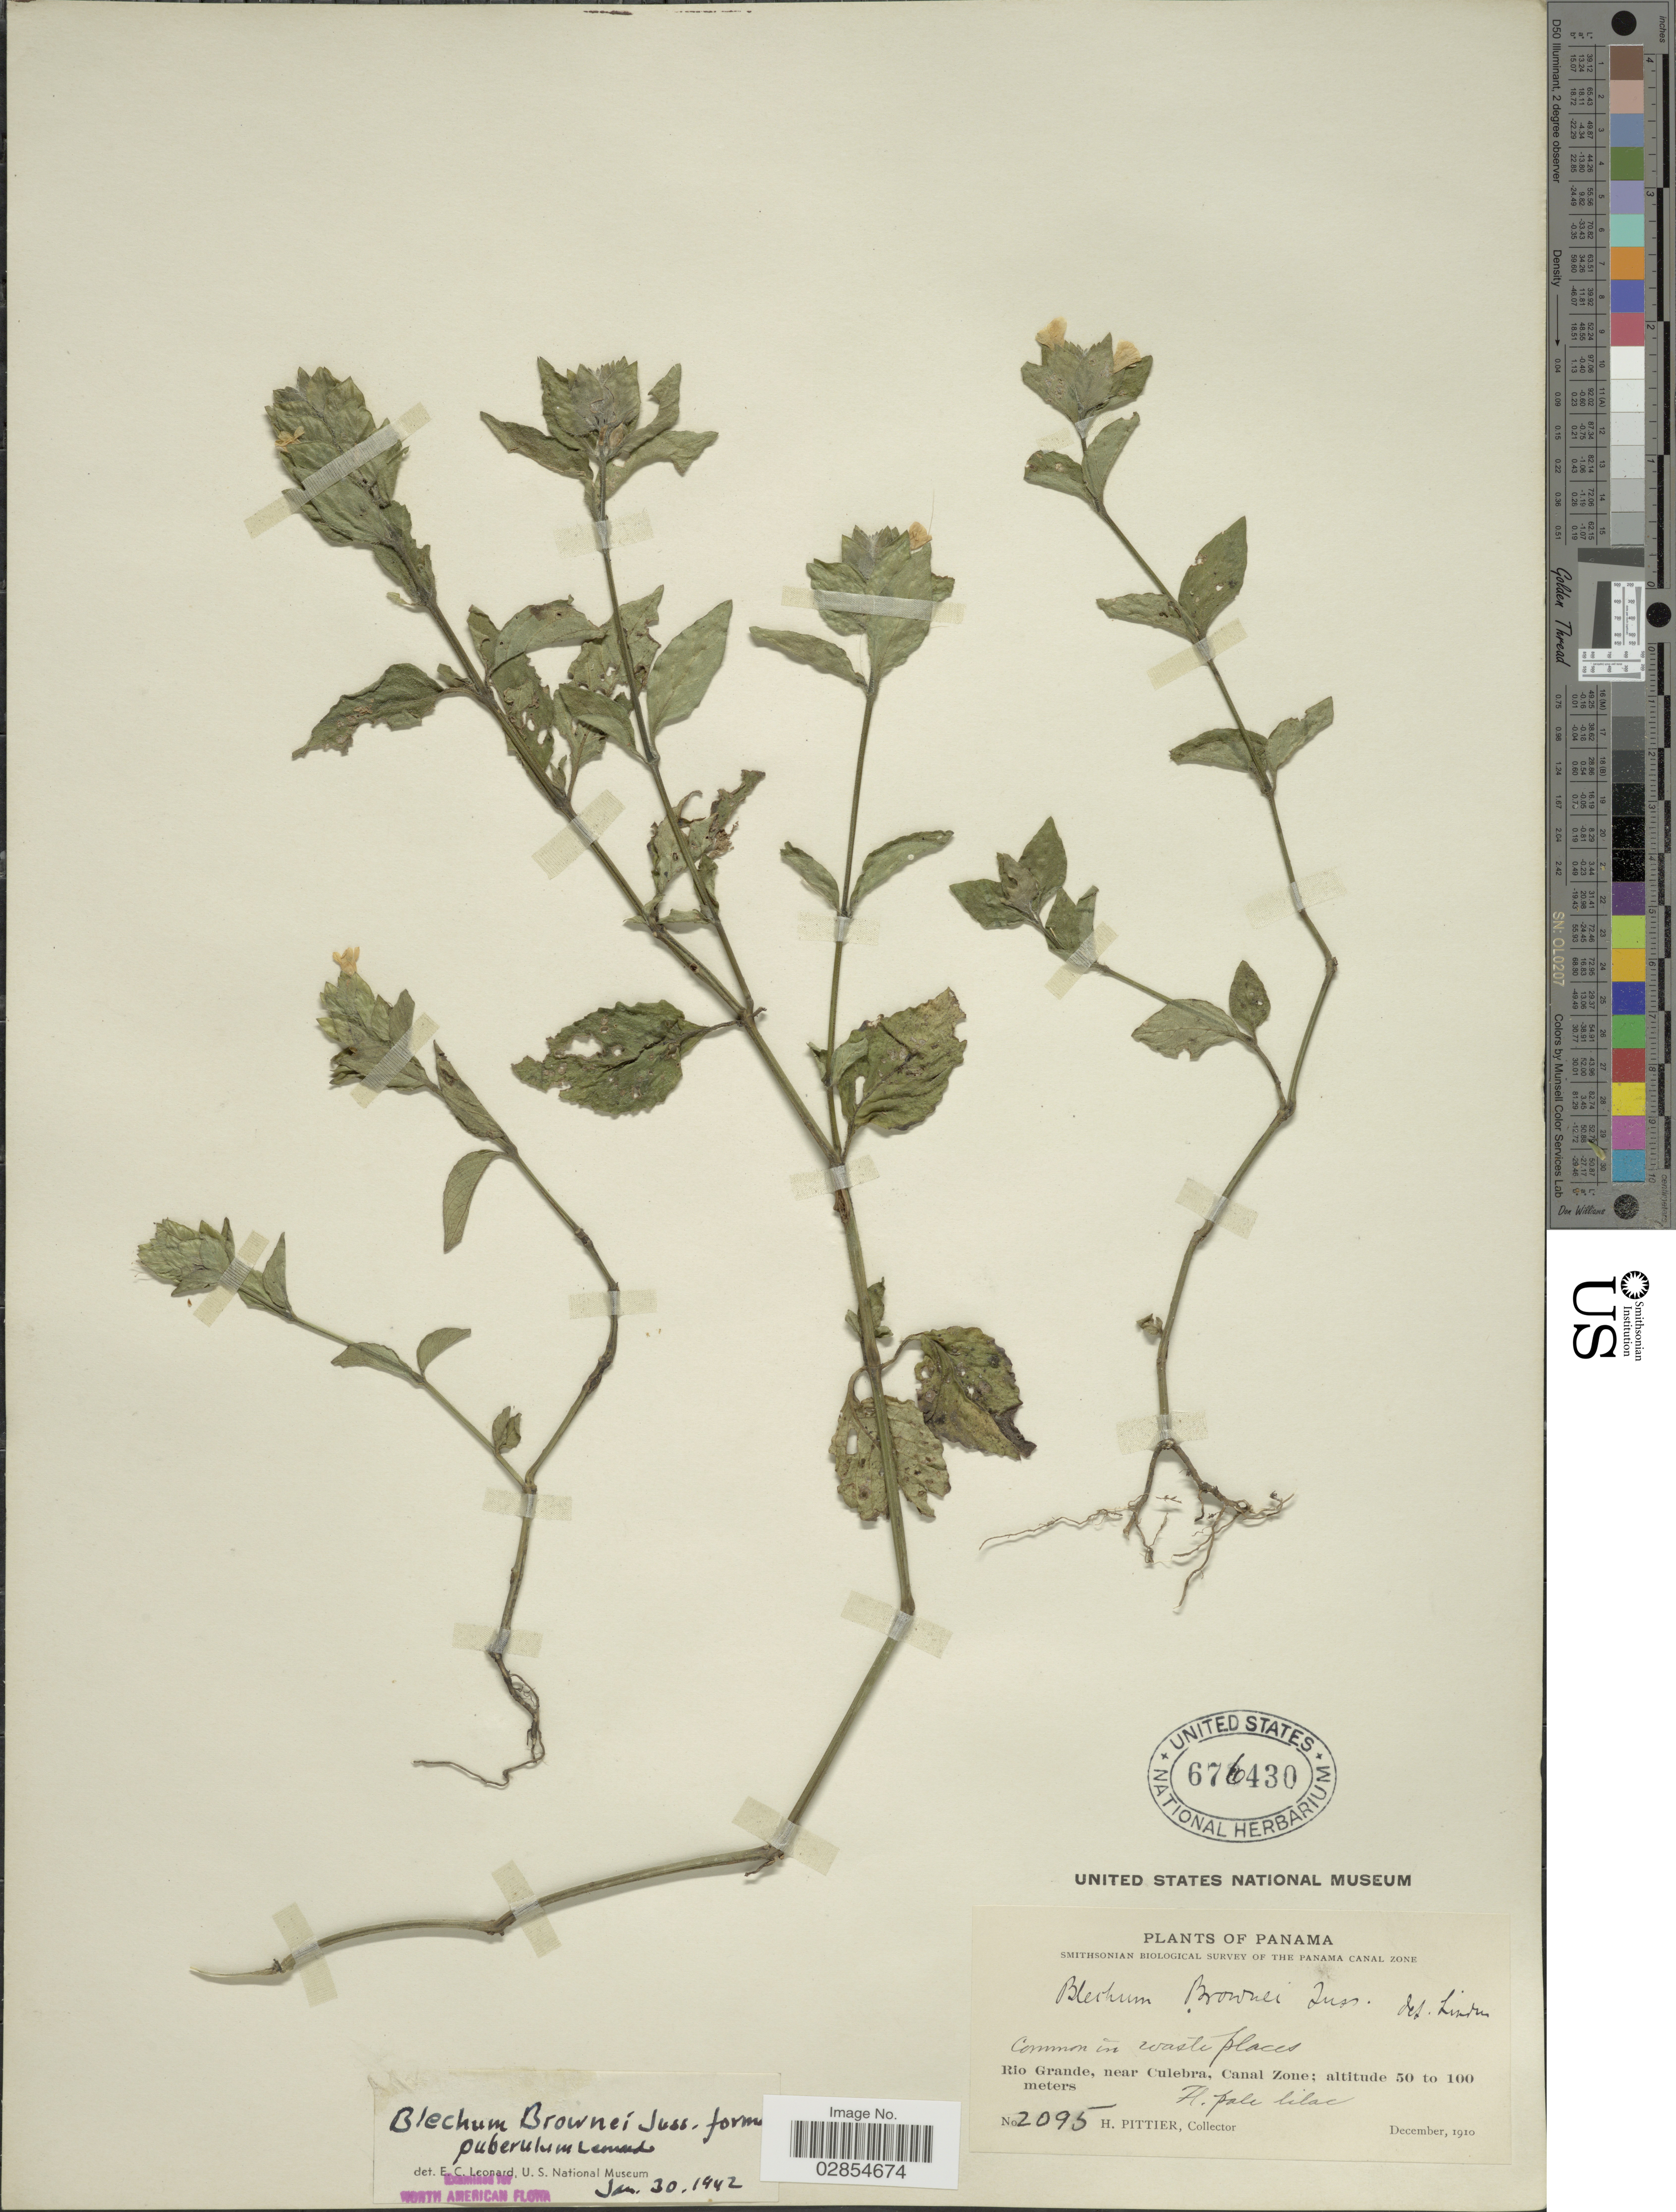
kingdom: Plantae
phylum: Tracheophyta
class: Magnoliopsida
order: Lamiales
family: Acanthaceae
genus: Blechum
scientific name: Blechum pyramidatum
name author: (Lam.) Urb.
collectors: H. F. Pittier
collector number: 2095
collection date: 1910-12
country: Panama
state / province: Colón / Panamá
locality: Rio Grande, near Culebra, Canal Zone.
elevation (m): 50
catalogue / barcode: US 676430